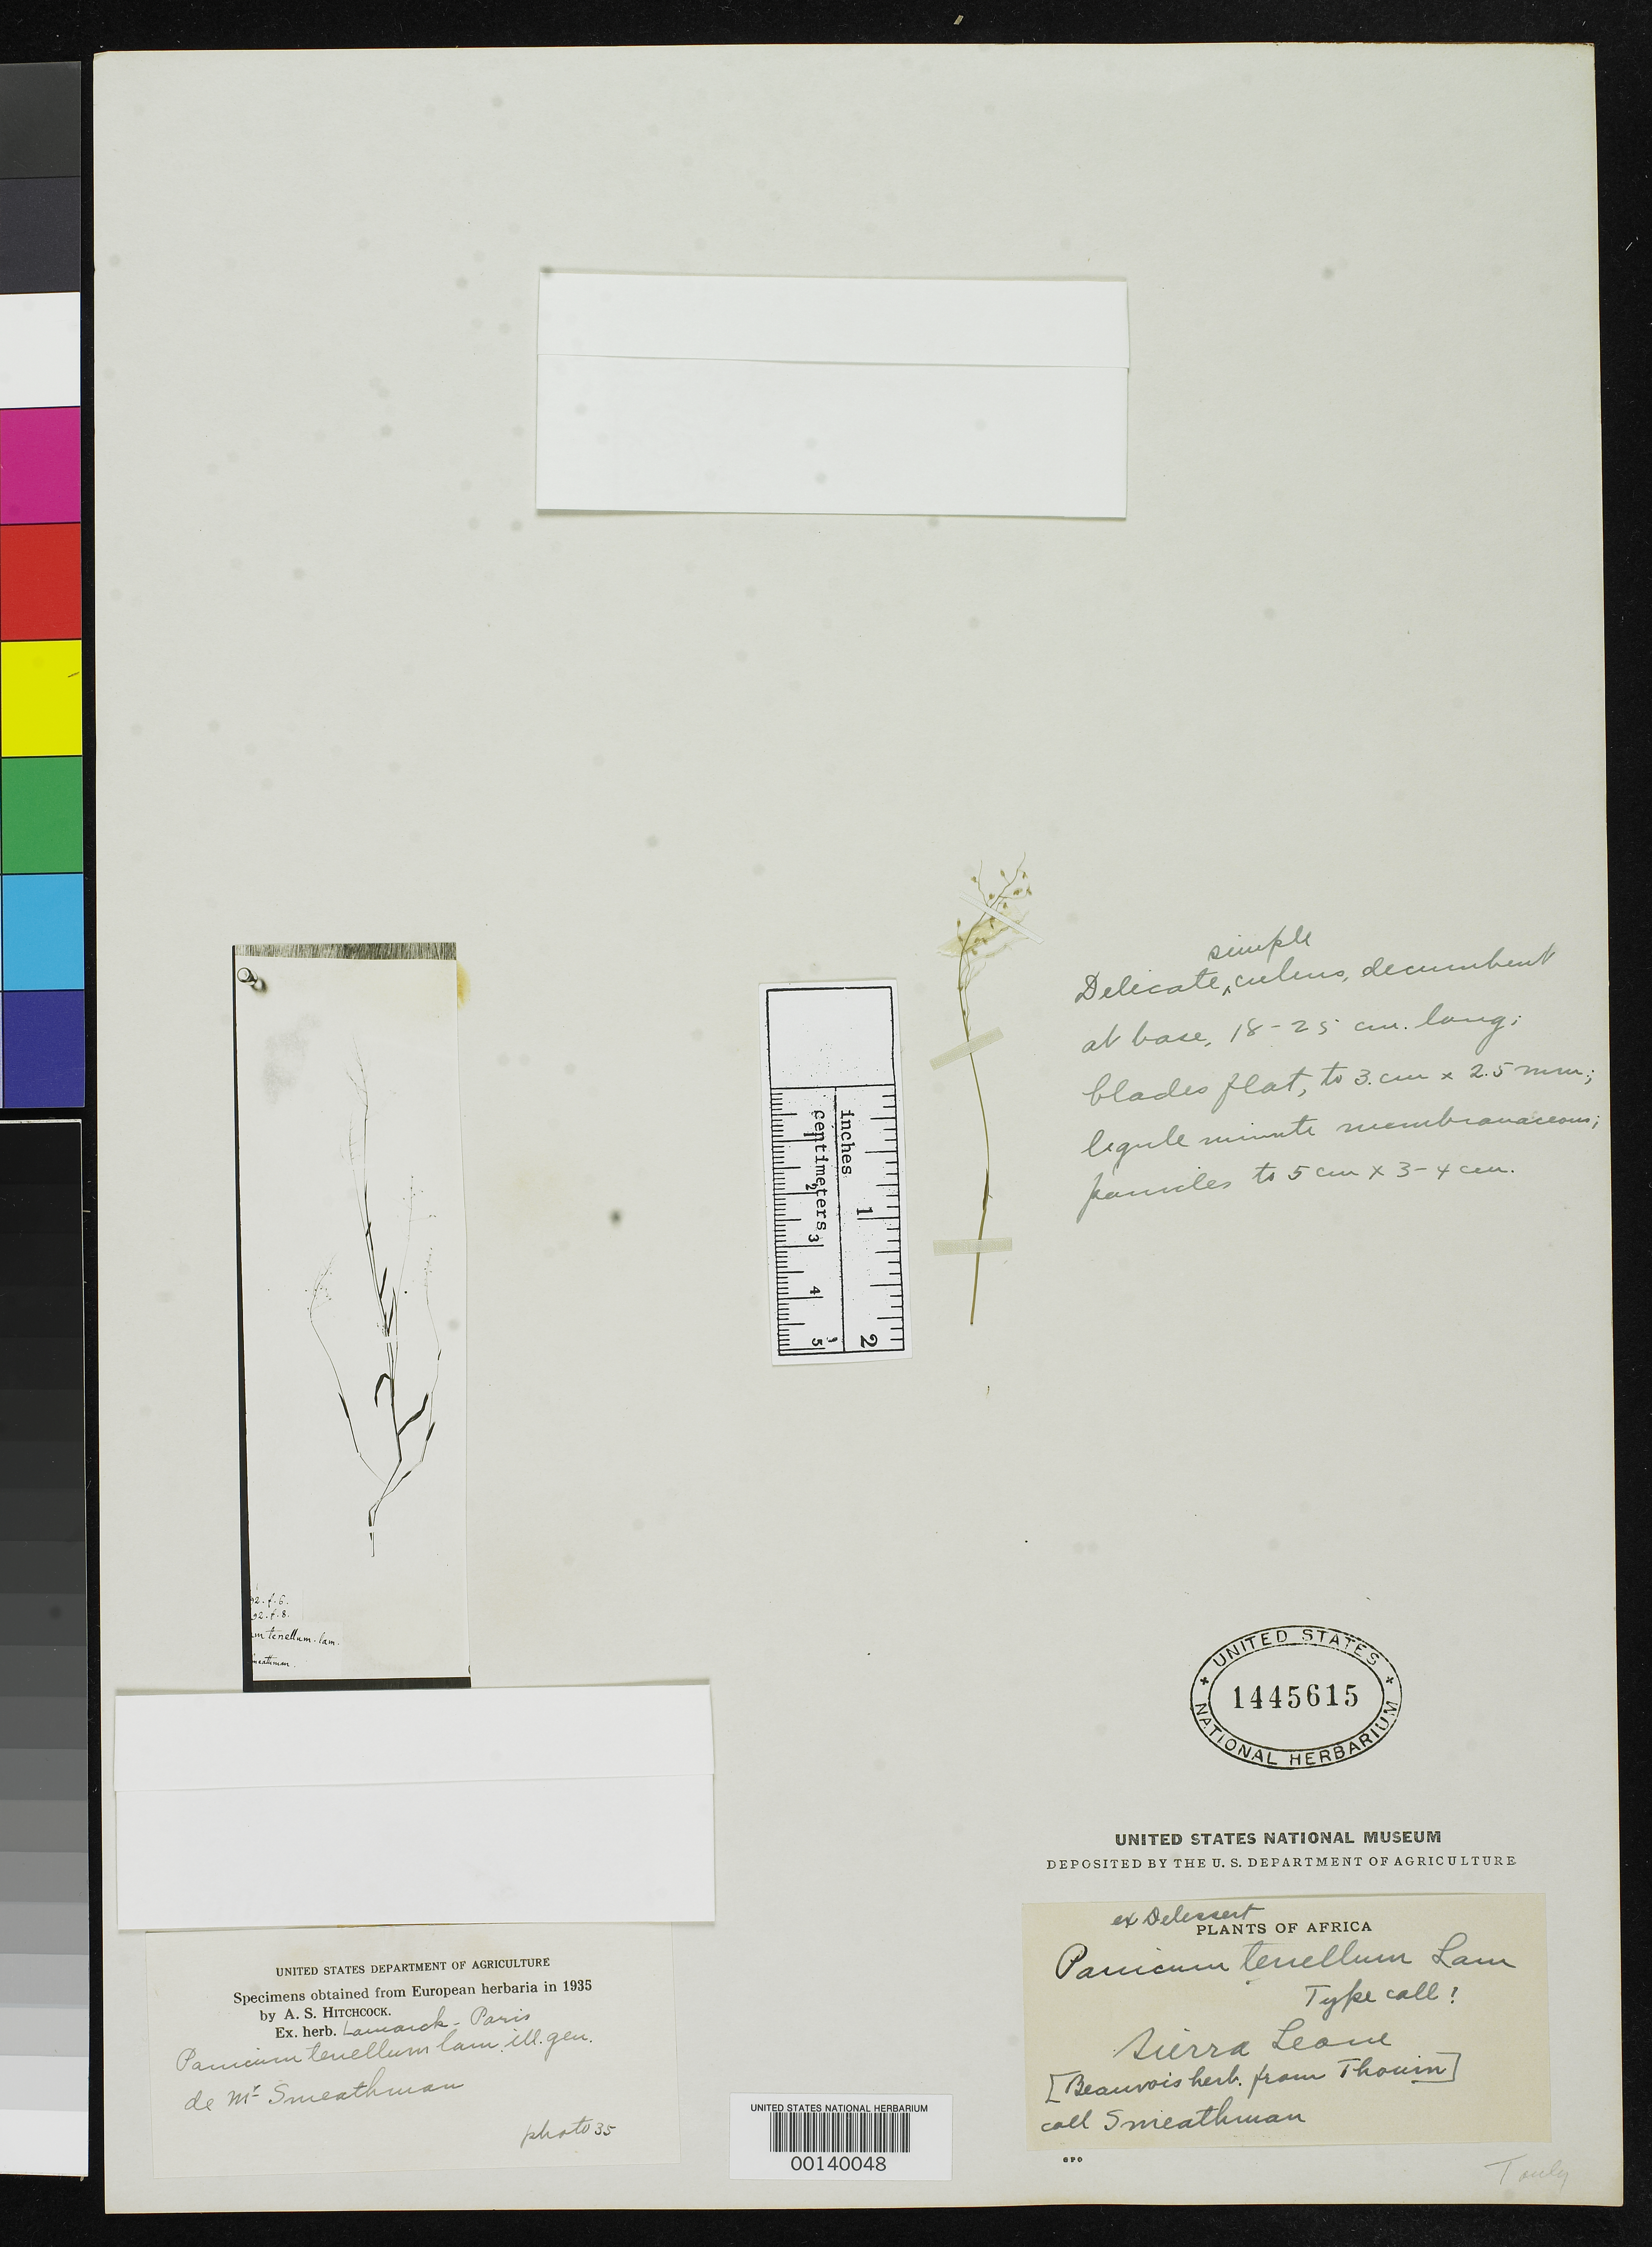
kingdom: Plantae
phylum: Tracheophyta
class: Liliopsida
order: Poales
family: Poaceae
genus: Panicum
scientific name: Panicum tenellum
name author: Lam.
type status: Type Fragment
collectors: H. Smeathman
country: Sierra Leone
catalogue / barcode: US 1445615